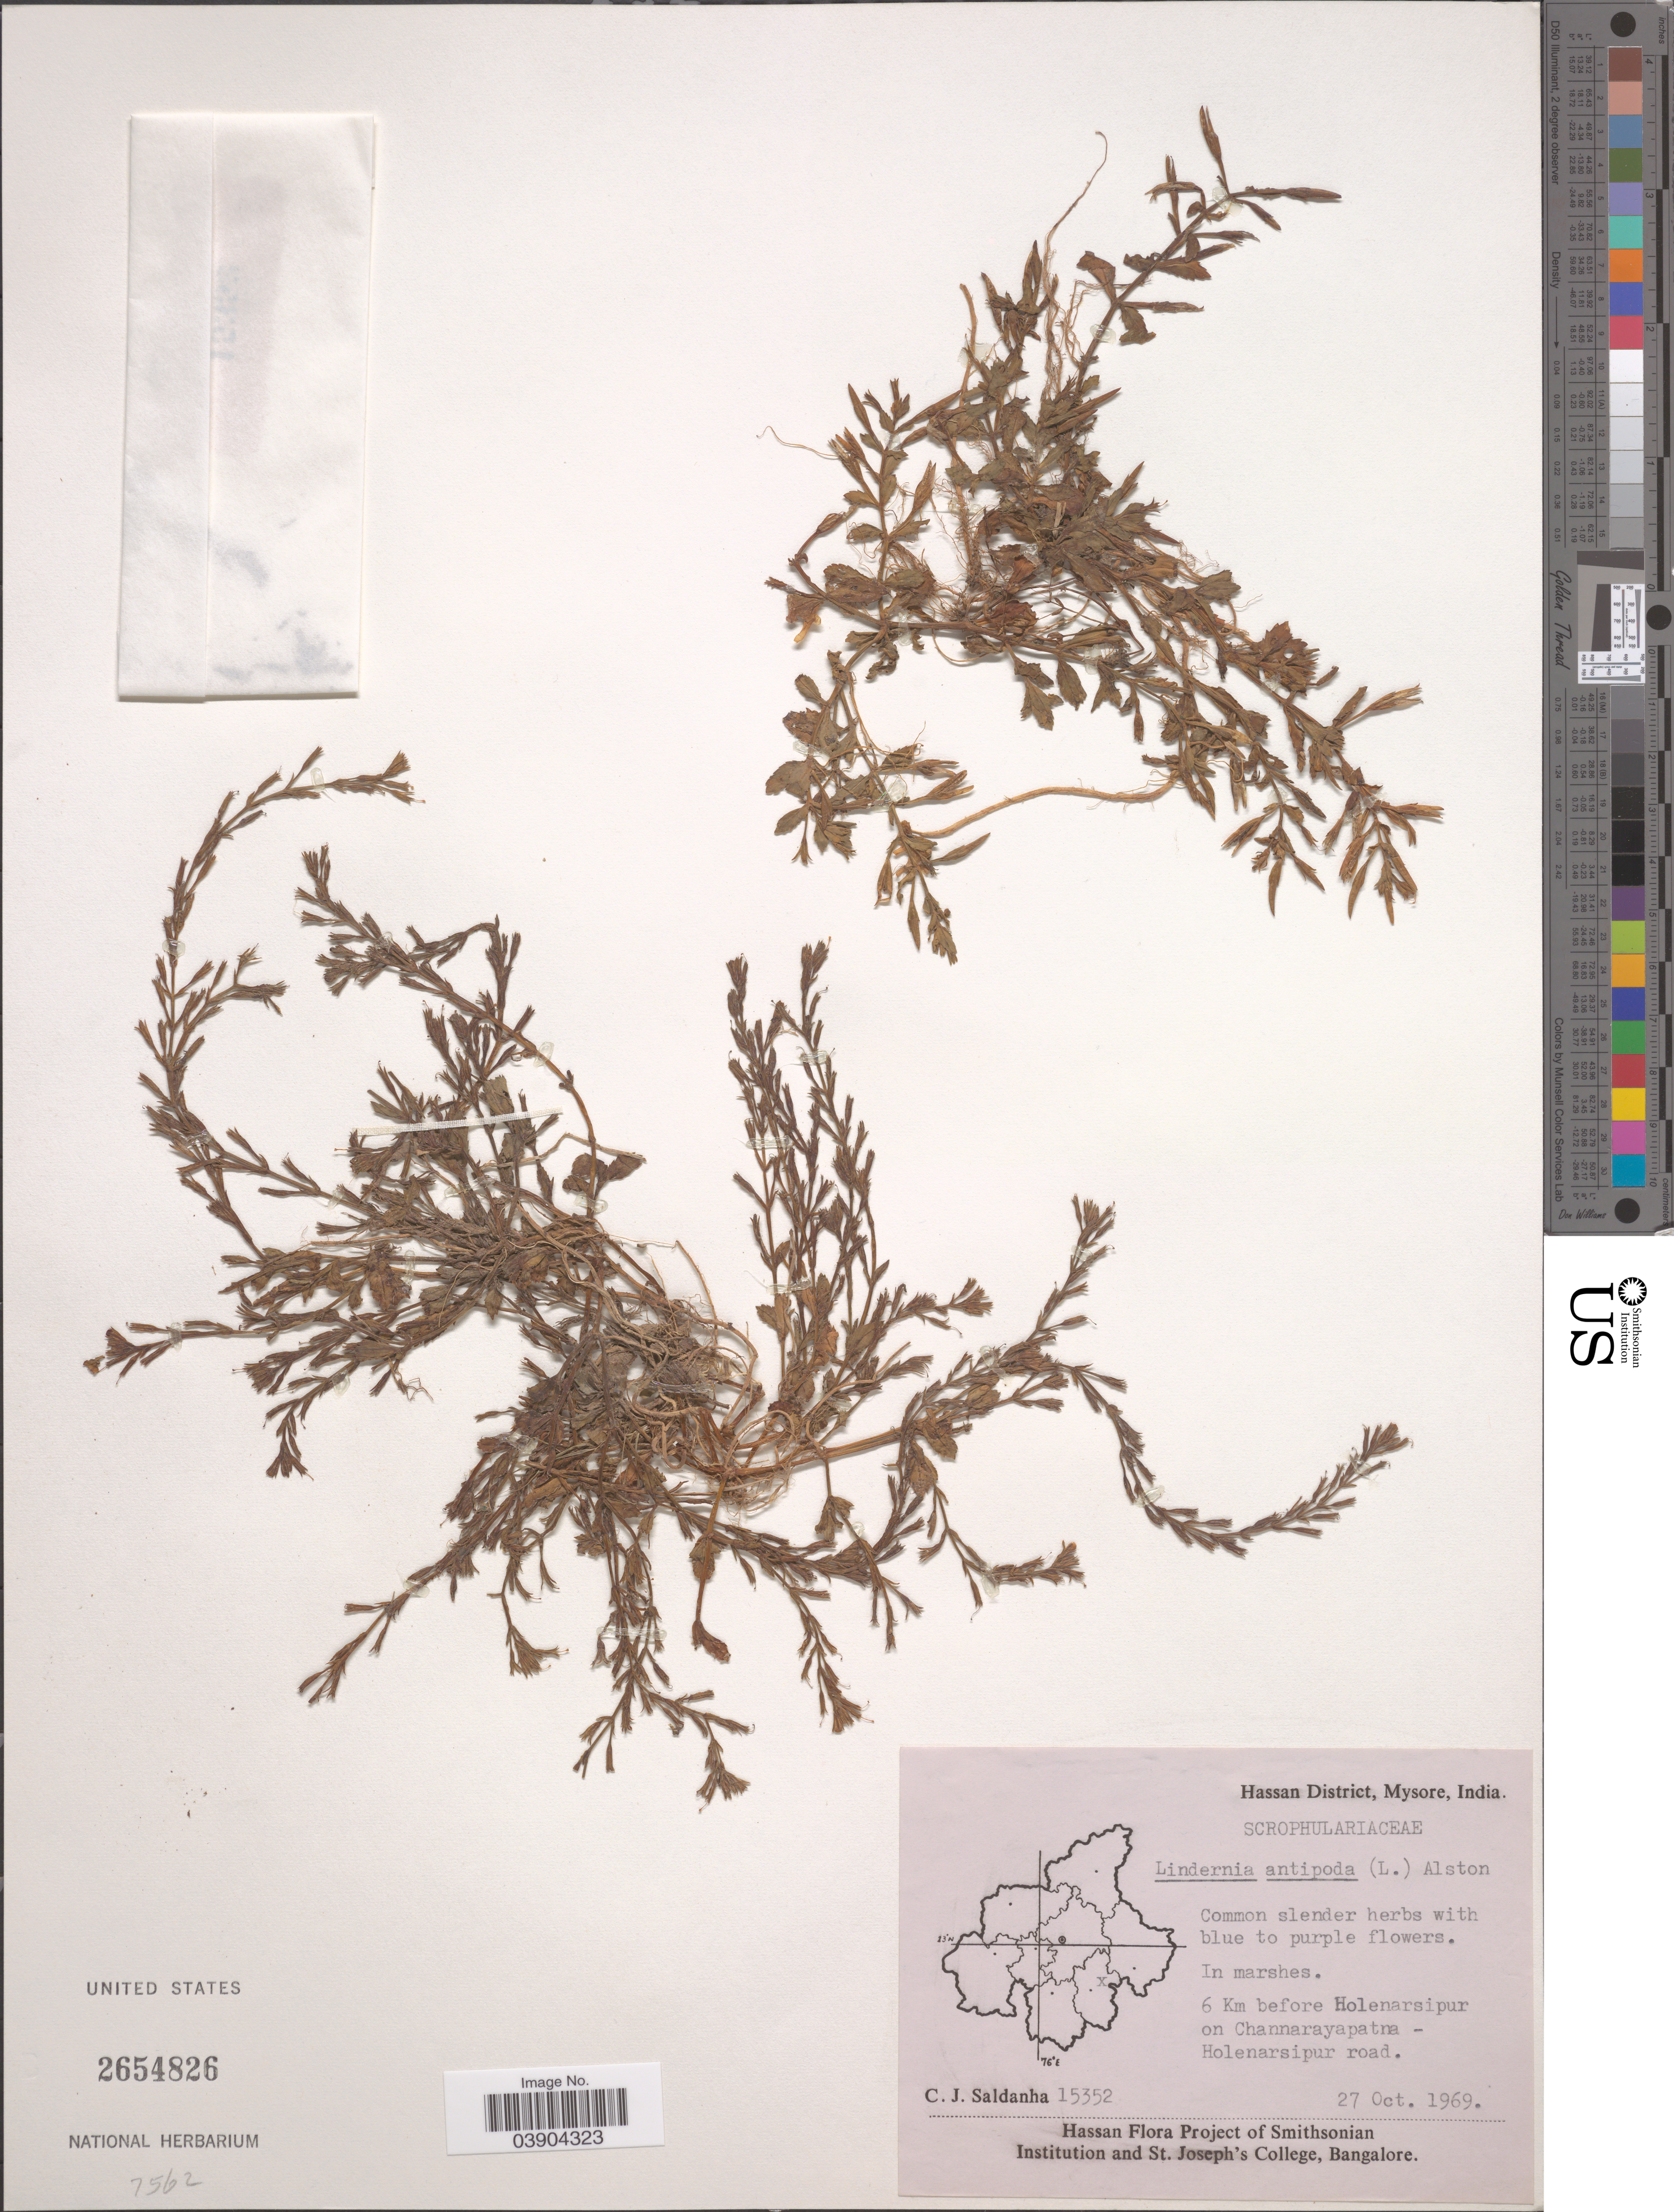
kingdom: Plantae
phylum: Tracheophyta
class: Magnoliopsida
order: Lamiales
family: Linderniaceae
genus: Lindernia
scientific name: Lindernia antipoda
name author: (L.) Alston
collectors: C. J. Saldanha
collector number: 15352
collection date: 1969-10-27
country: India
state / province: Karnataka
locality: Hassan District, Mysore. 6 Km before Holenarsipur on Channarayapatra- Holenarsipur road.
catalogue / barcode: US 2654826